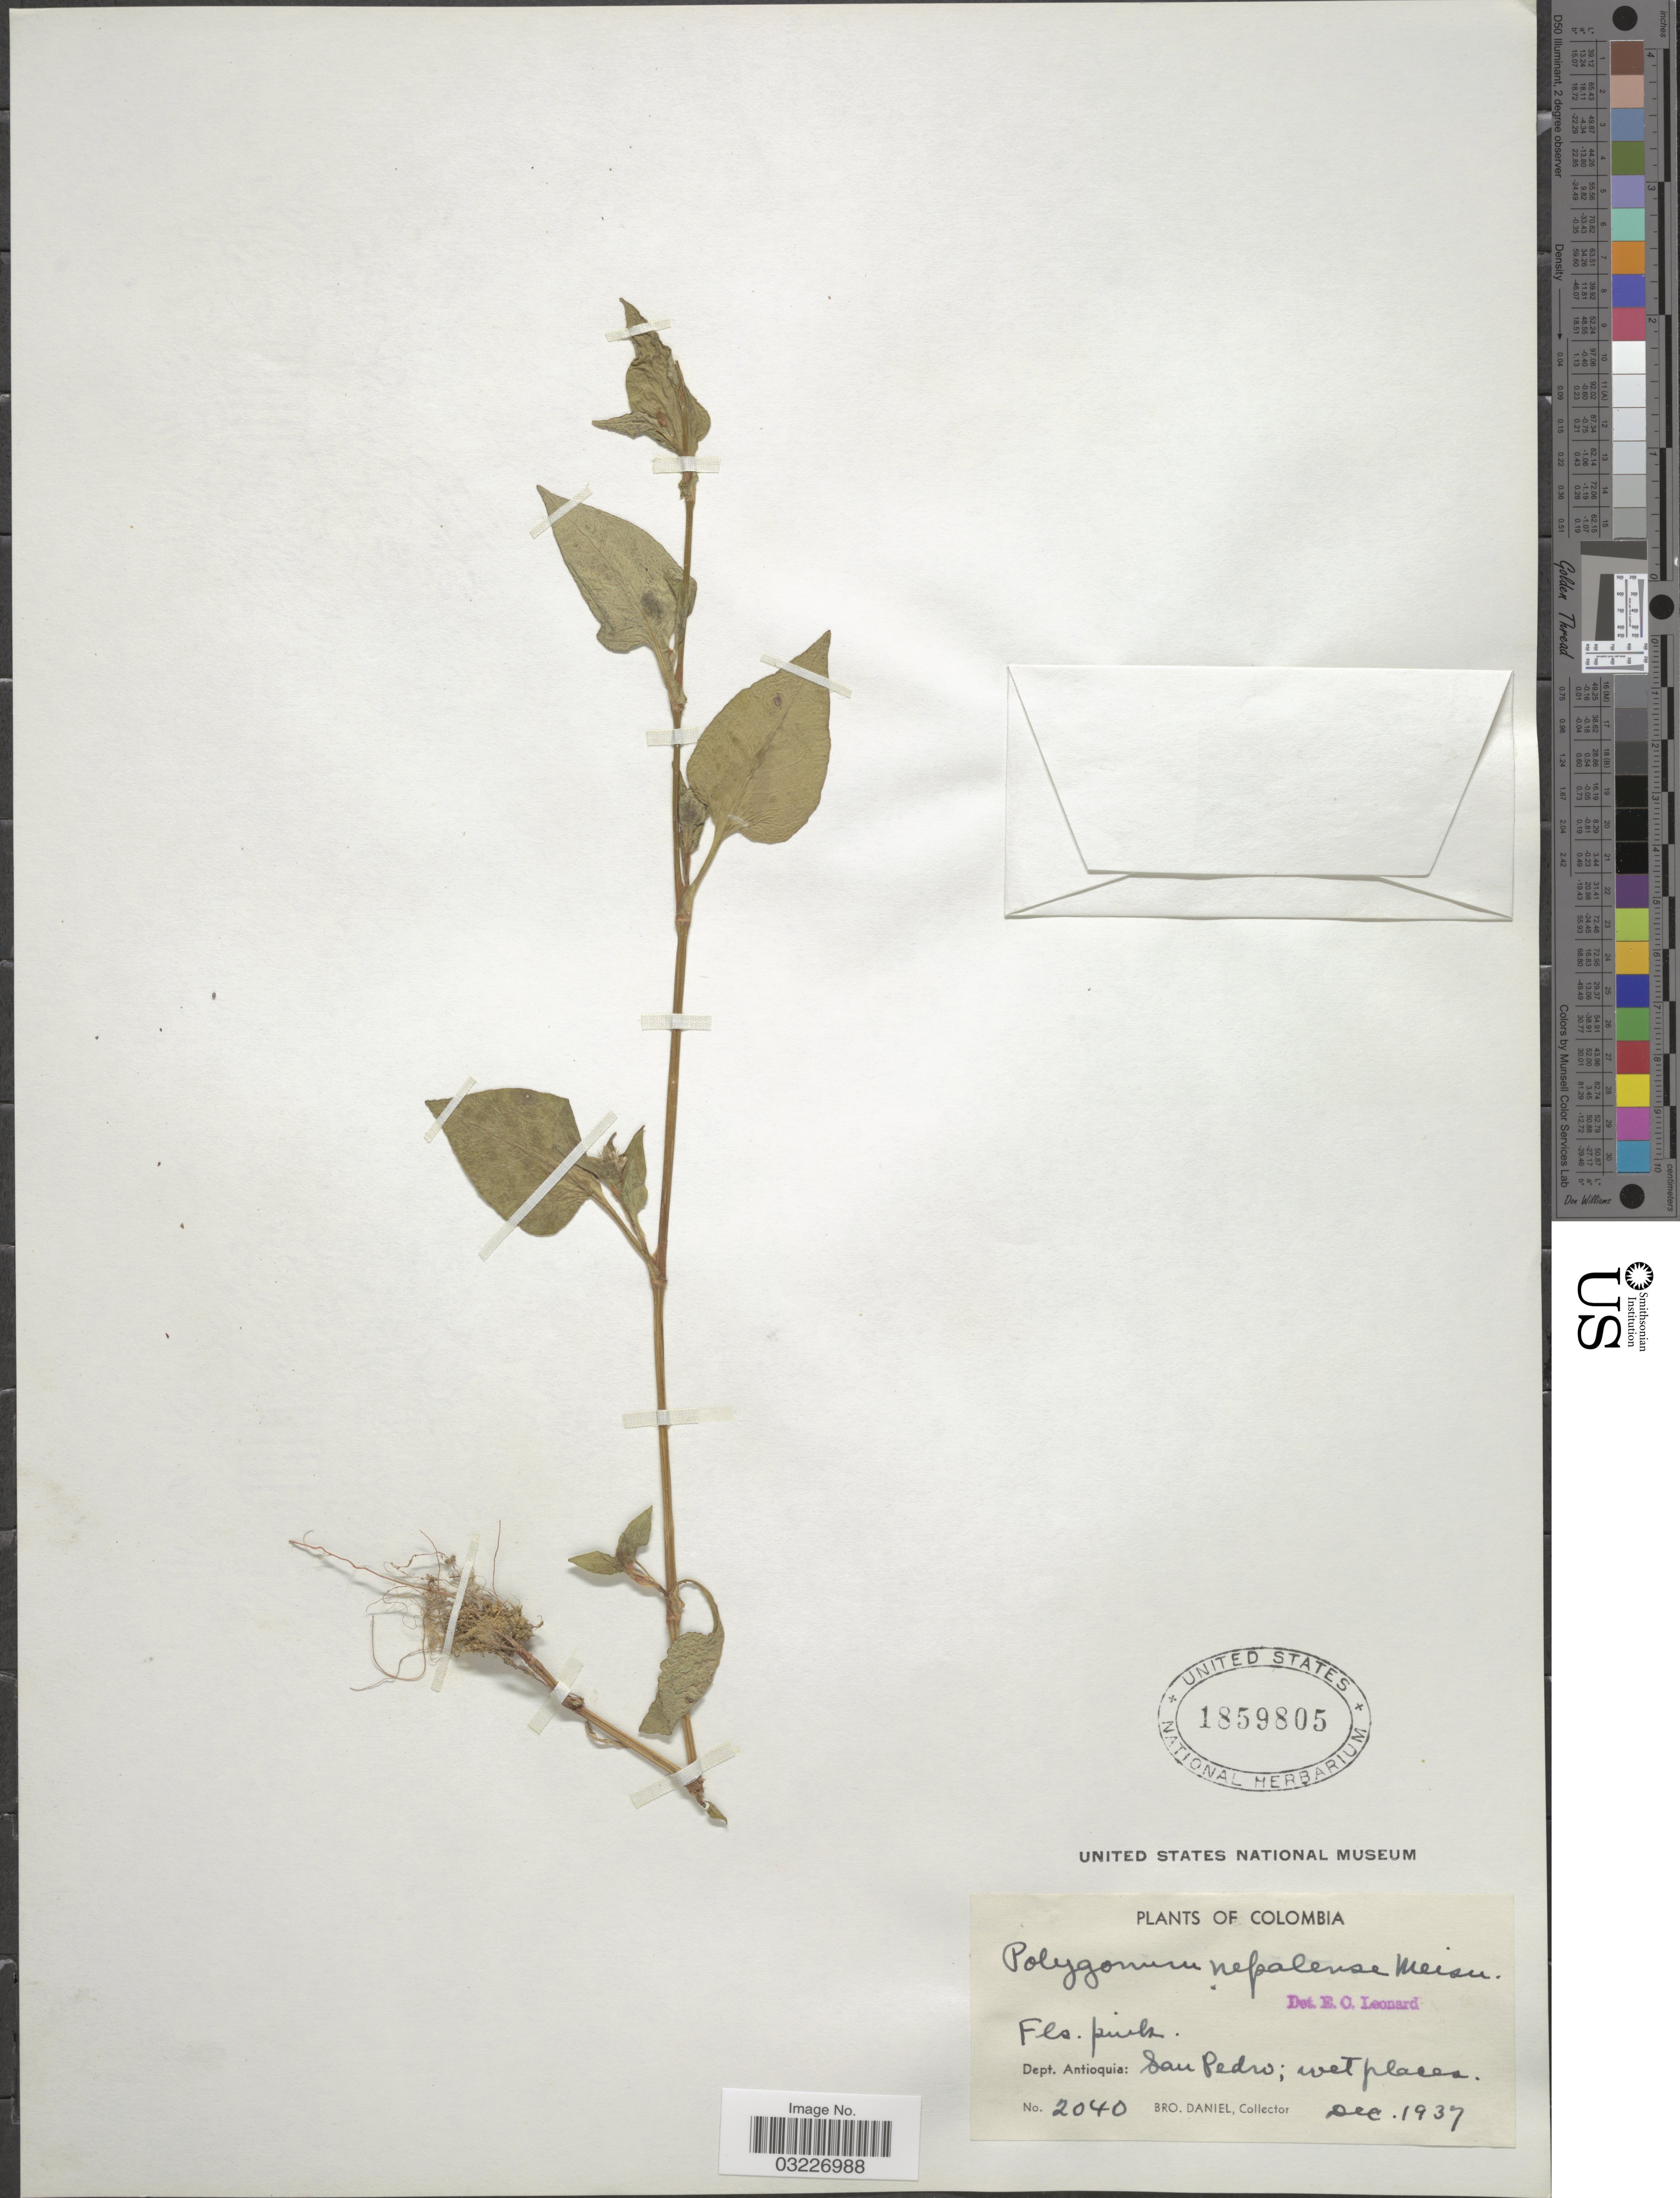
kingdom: Plantae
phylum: Tracheophyta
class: Magnoliopsida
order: Caryophyllales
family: Polygonaceae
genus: Polygonum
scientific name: Polygonum nepalense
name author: Meisn.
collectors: Bro. Daniel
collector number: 2040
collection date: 1937-12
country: Colombia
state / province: Antioquia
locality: Dept. Antioquia: San Pedro.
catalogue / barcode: US 1859805